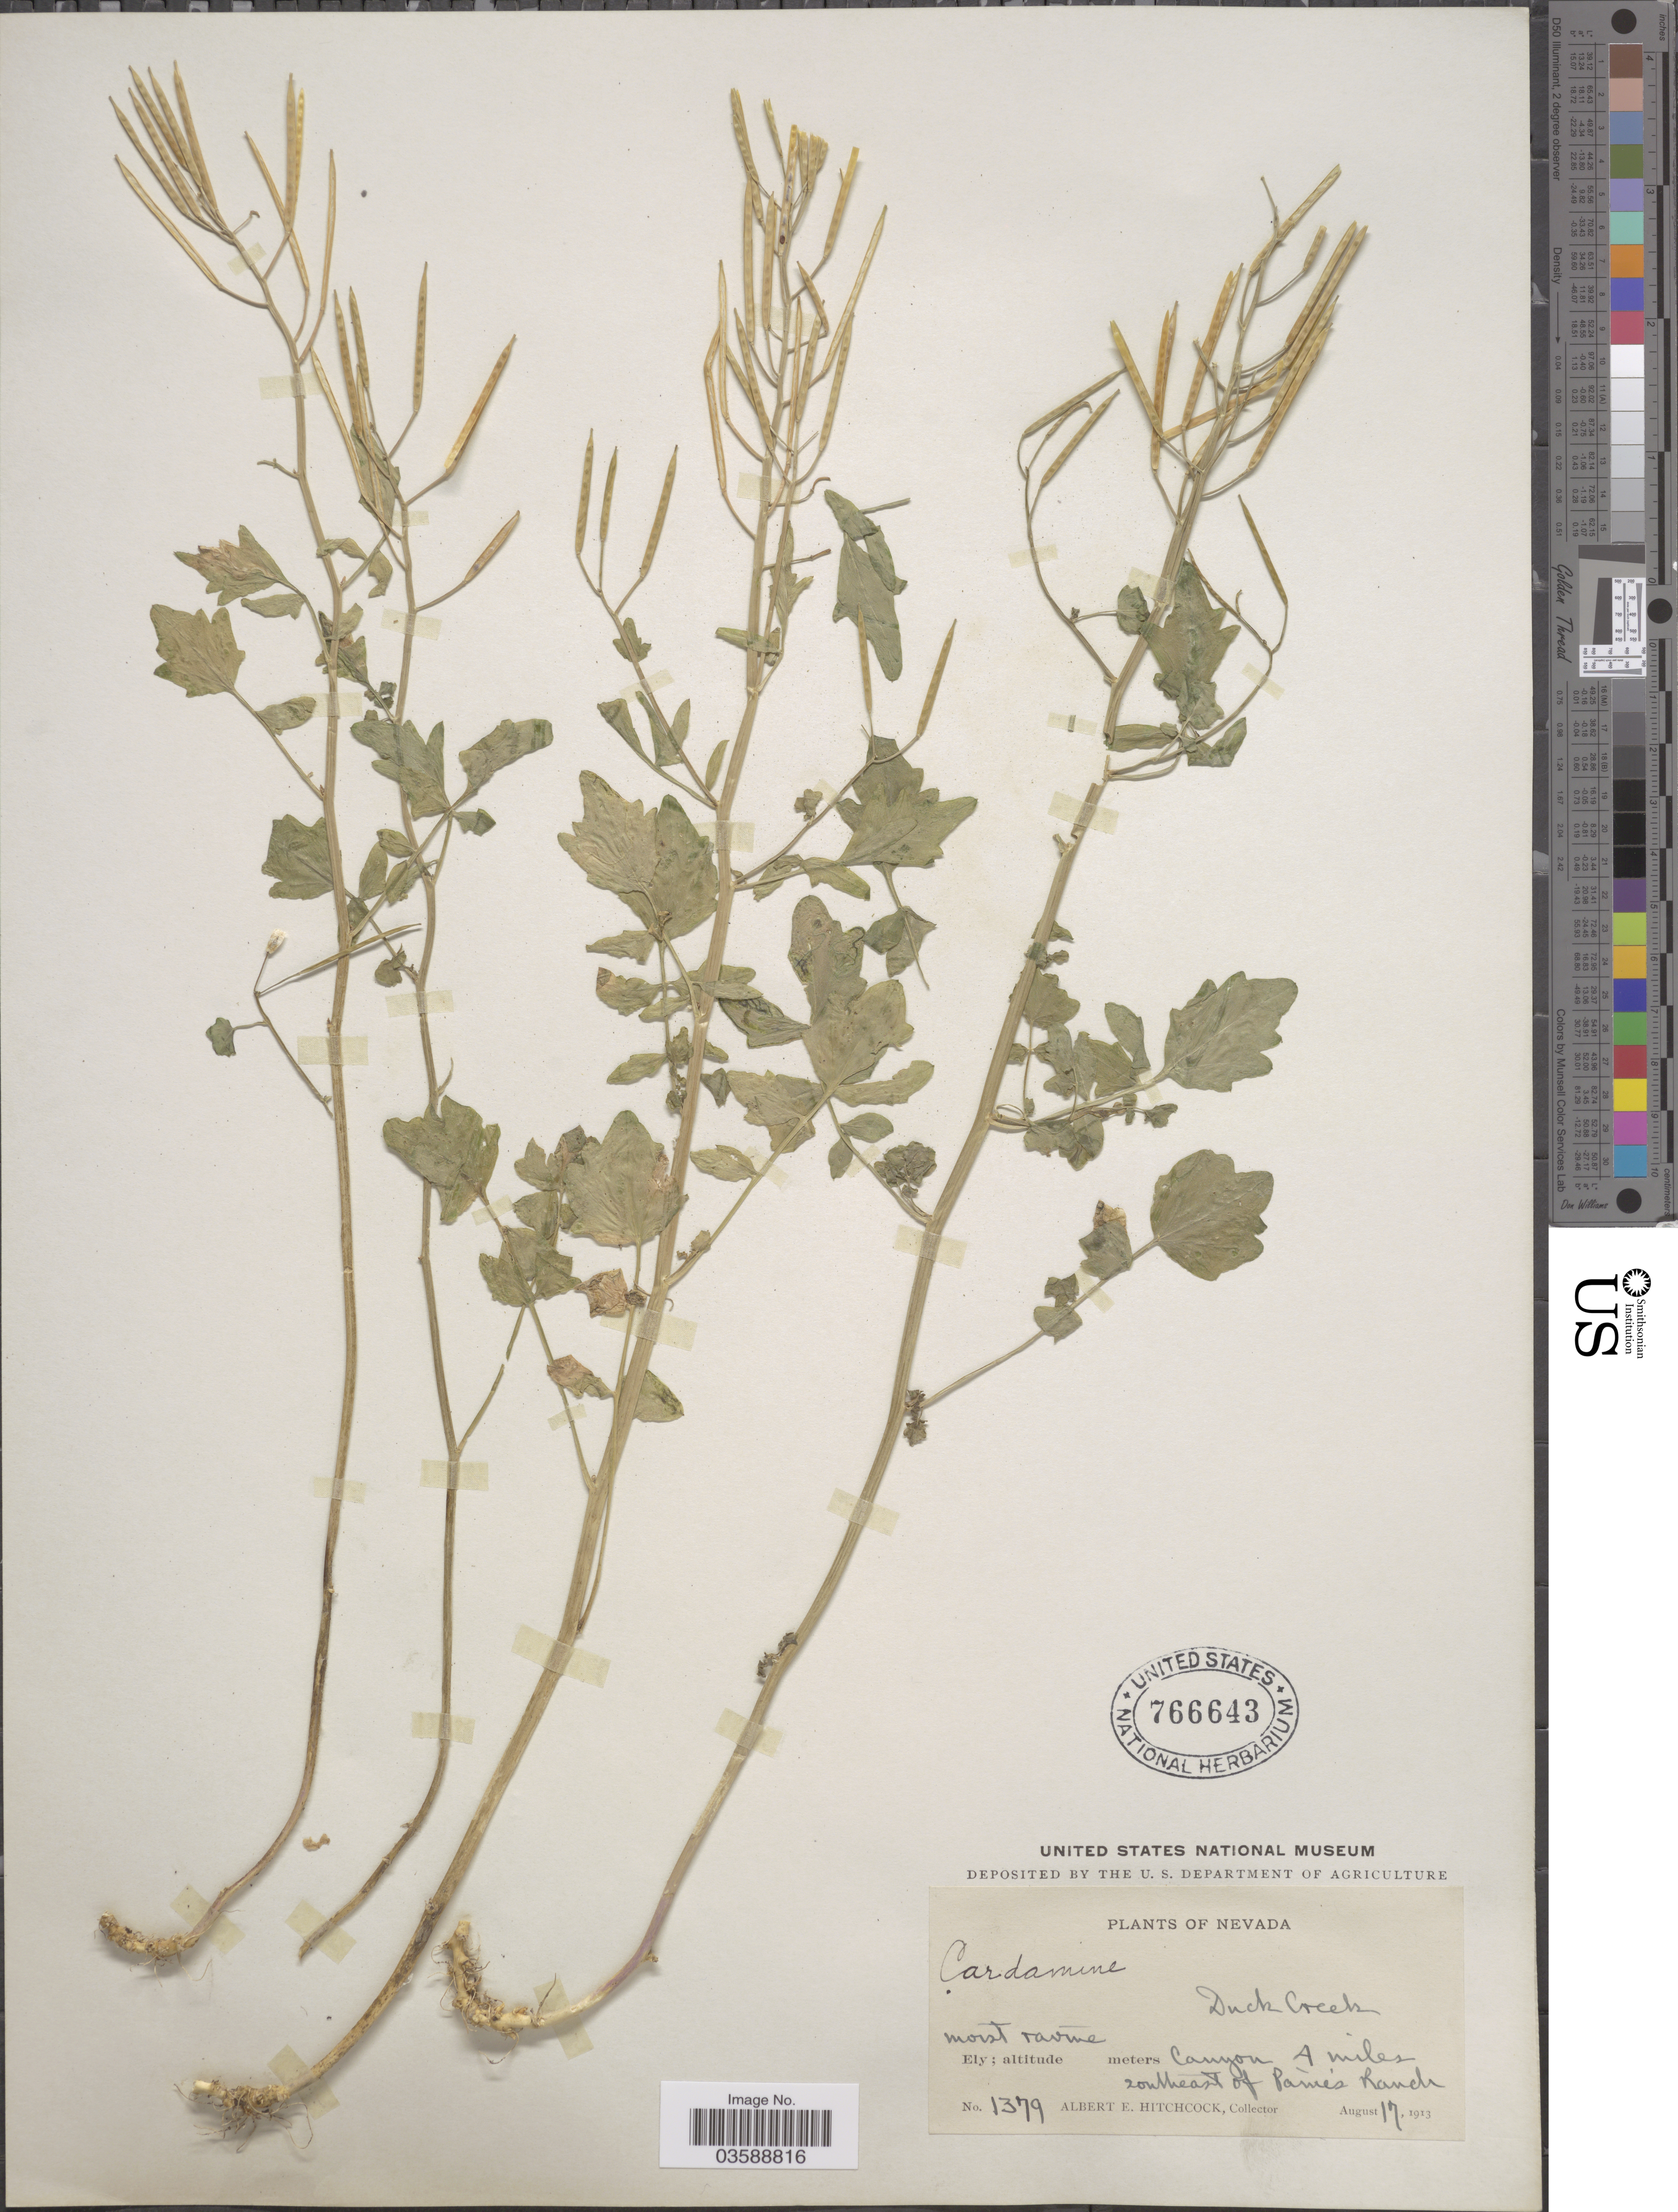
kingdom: Plantae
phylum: Tracheophyta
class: Magnoliopsida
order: Brassicales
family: Brassicaceae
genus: Cardamine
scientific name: Cardamine breweri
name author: S. Watson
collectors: A. Hitchcock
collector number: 1379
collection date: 1913-08-17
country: United States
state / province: Nevada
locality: Duck Creek. Ely. Canyon 4 miles southeast of Paine's Ranch.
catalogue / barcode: US 766643